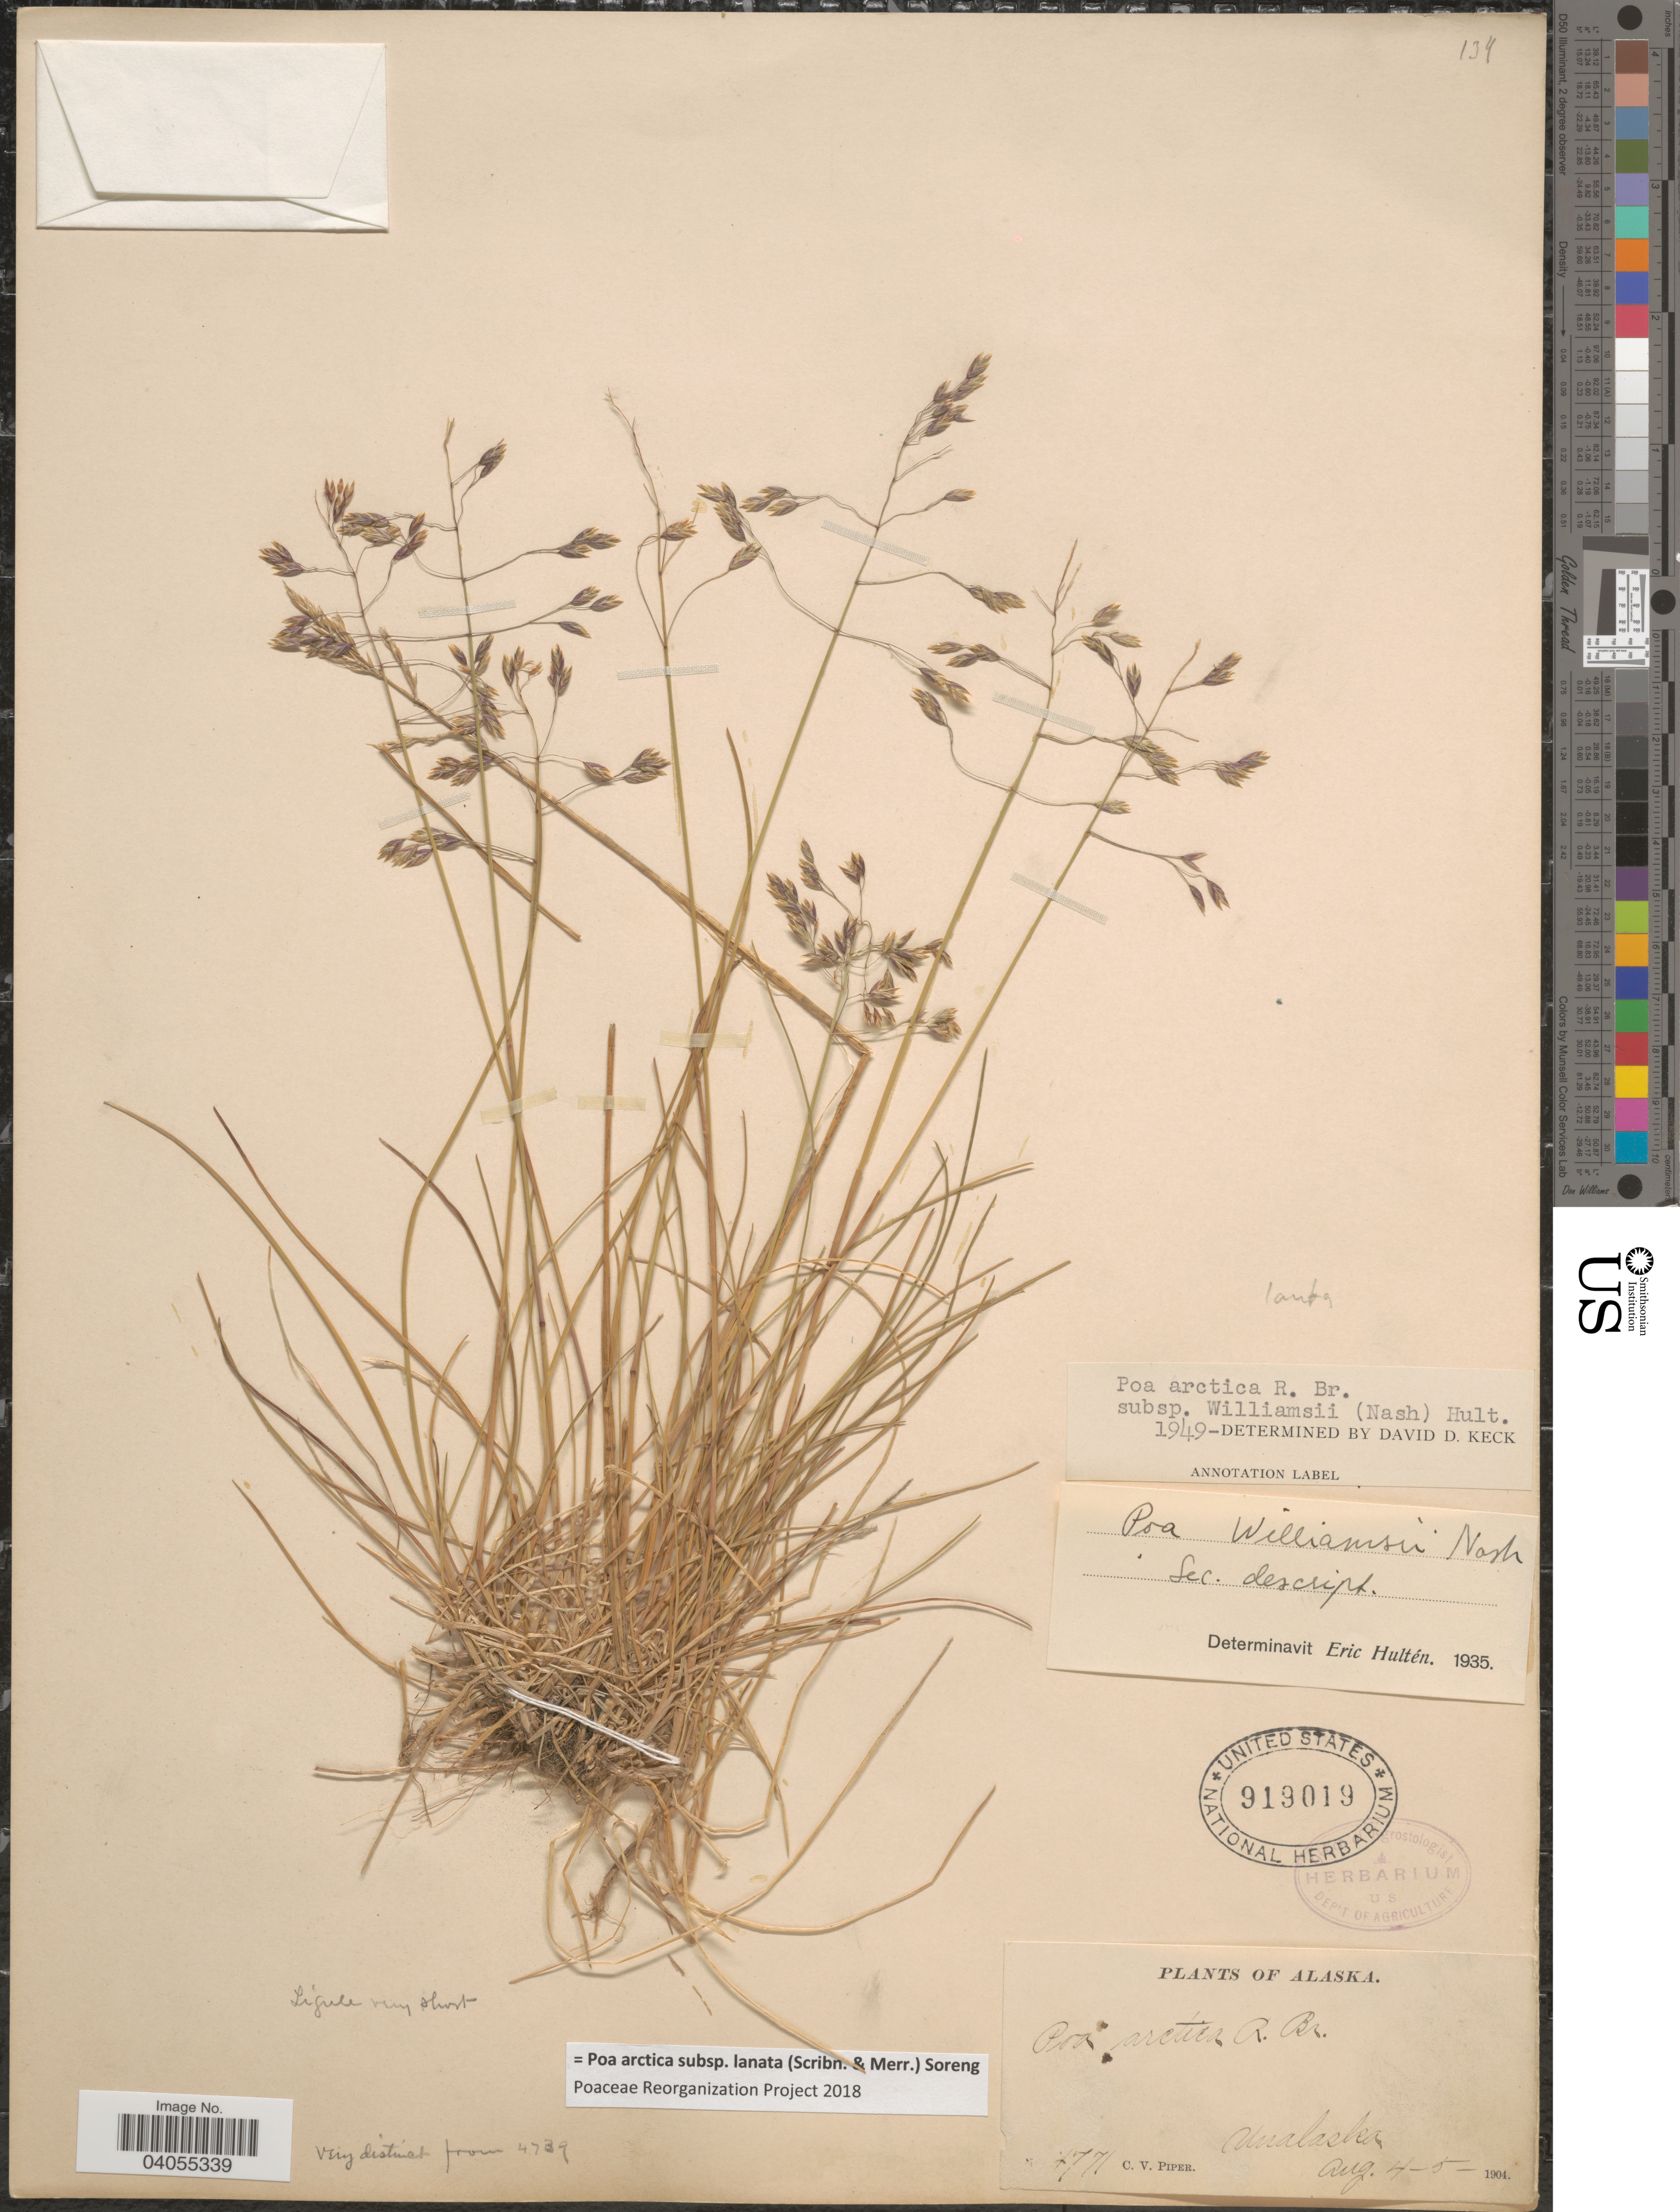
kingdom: Plantae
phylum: Tracheophyta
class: Liliopsida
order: Poales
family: Poaceae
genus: Poa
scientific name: Poa arctica subsp. lanata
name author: (Scribn. & Merr.) Soreng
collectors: C. V. Piper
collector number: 4771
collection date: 1904-08-04/1904-08-05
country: United States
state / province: Alaska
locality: Unalaska.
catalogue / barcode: US 919019